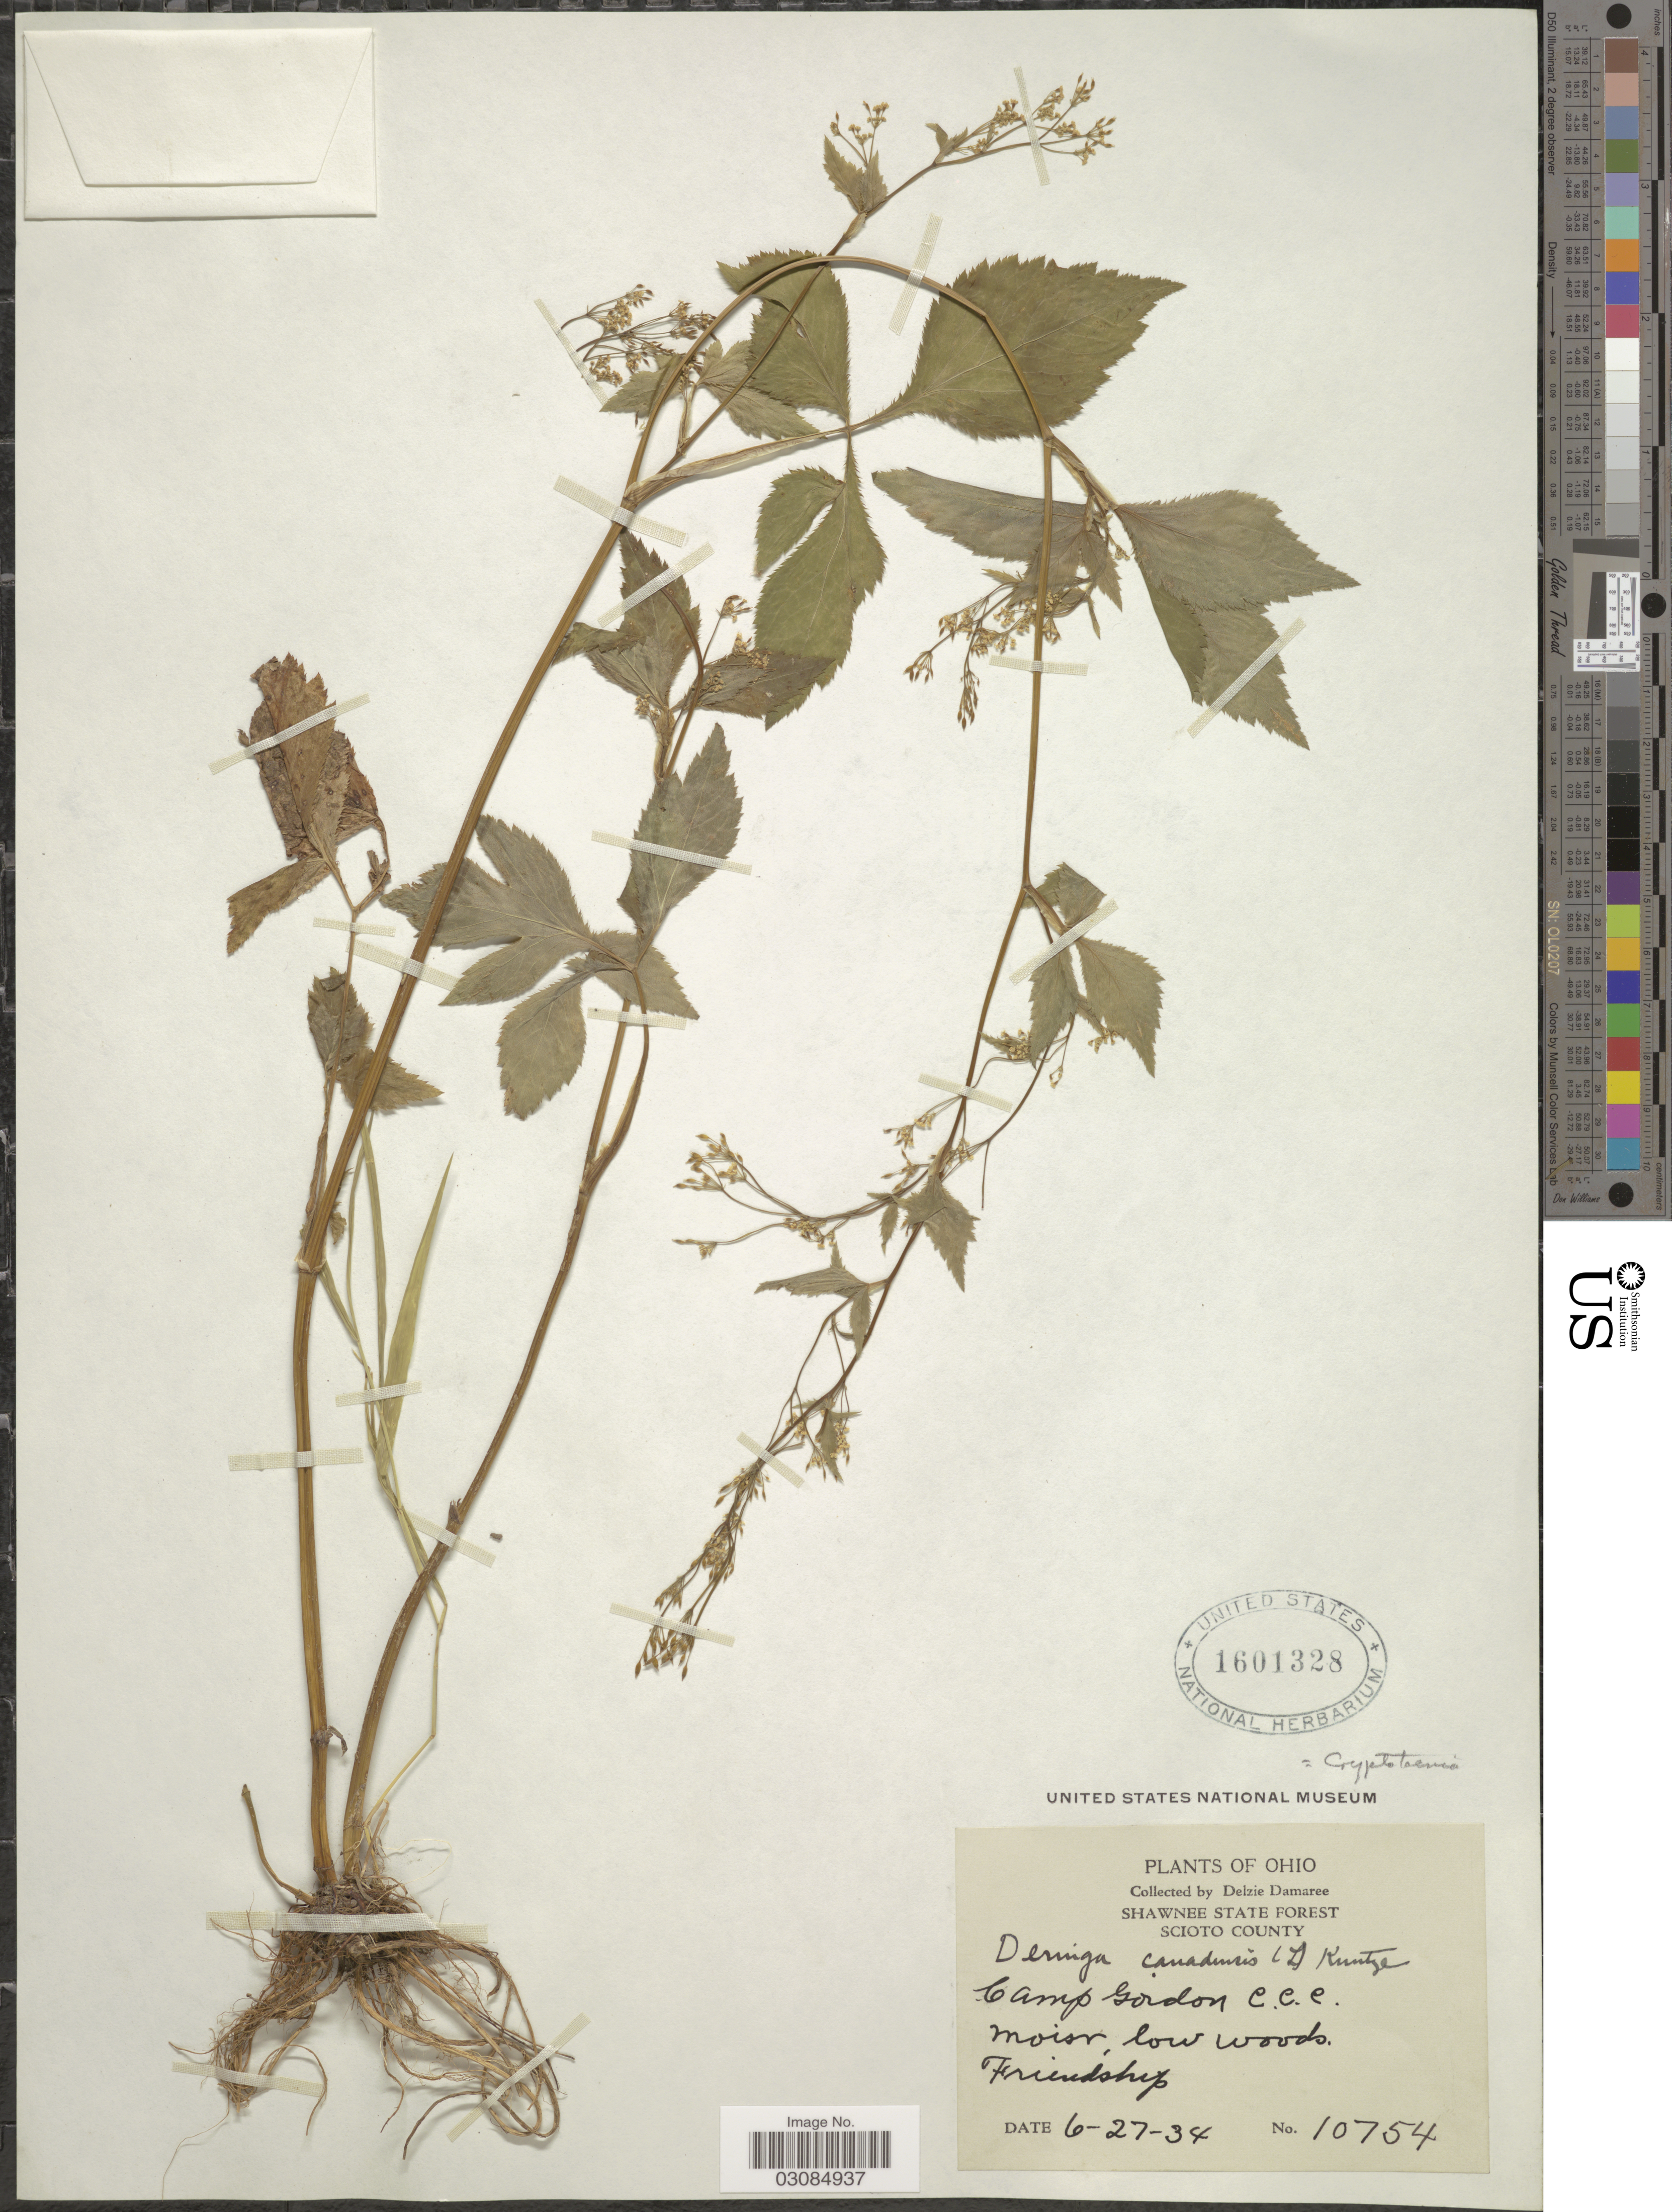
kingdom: Plantae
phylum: Tracheophyta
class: Magnoliopsida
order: Apiales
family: Apiaceae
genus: Cryptotaenia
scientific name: Cryptotaenia canadensis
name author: (L.) DC.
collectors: D. Demaree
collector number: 10754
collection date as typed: Transcribed d/m/y: 27/6/34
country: United States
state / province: Ohio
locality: Shawnee State Forest. Scioto County. Camp Gordon C.C.C. Friendship.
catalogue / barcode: US 1601328